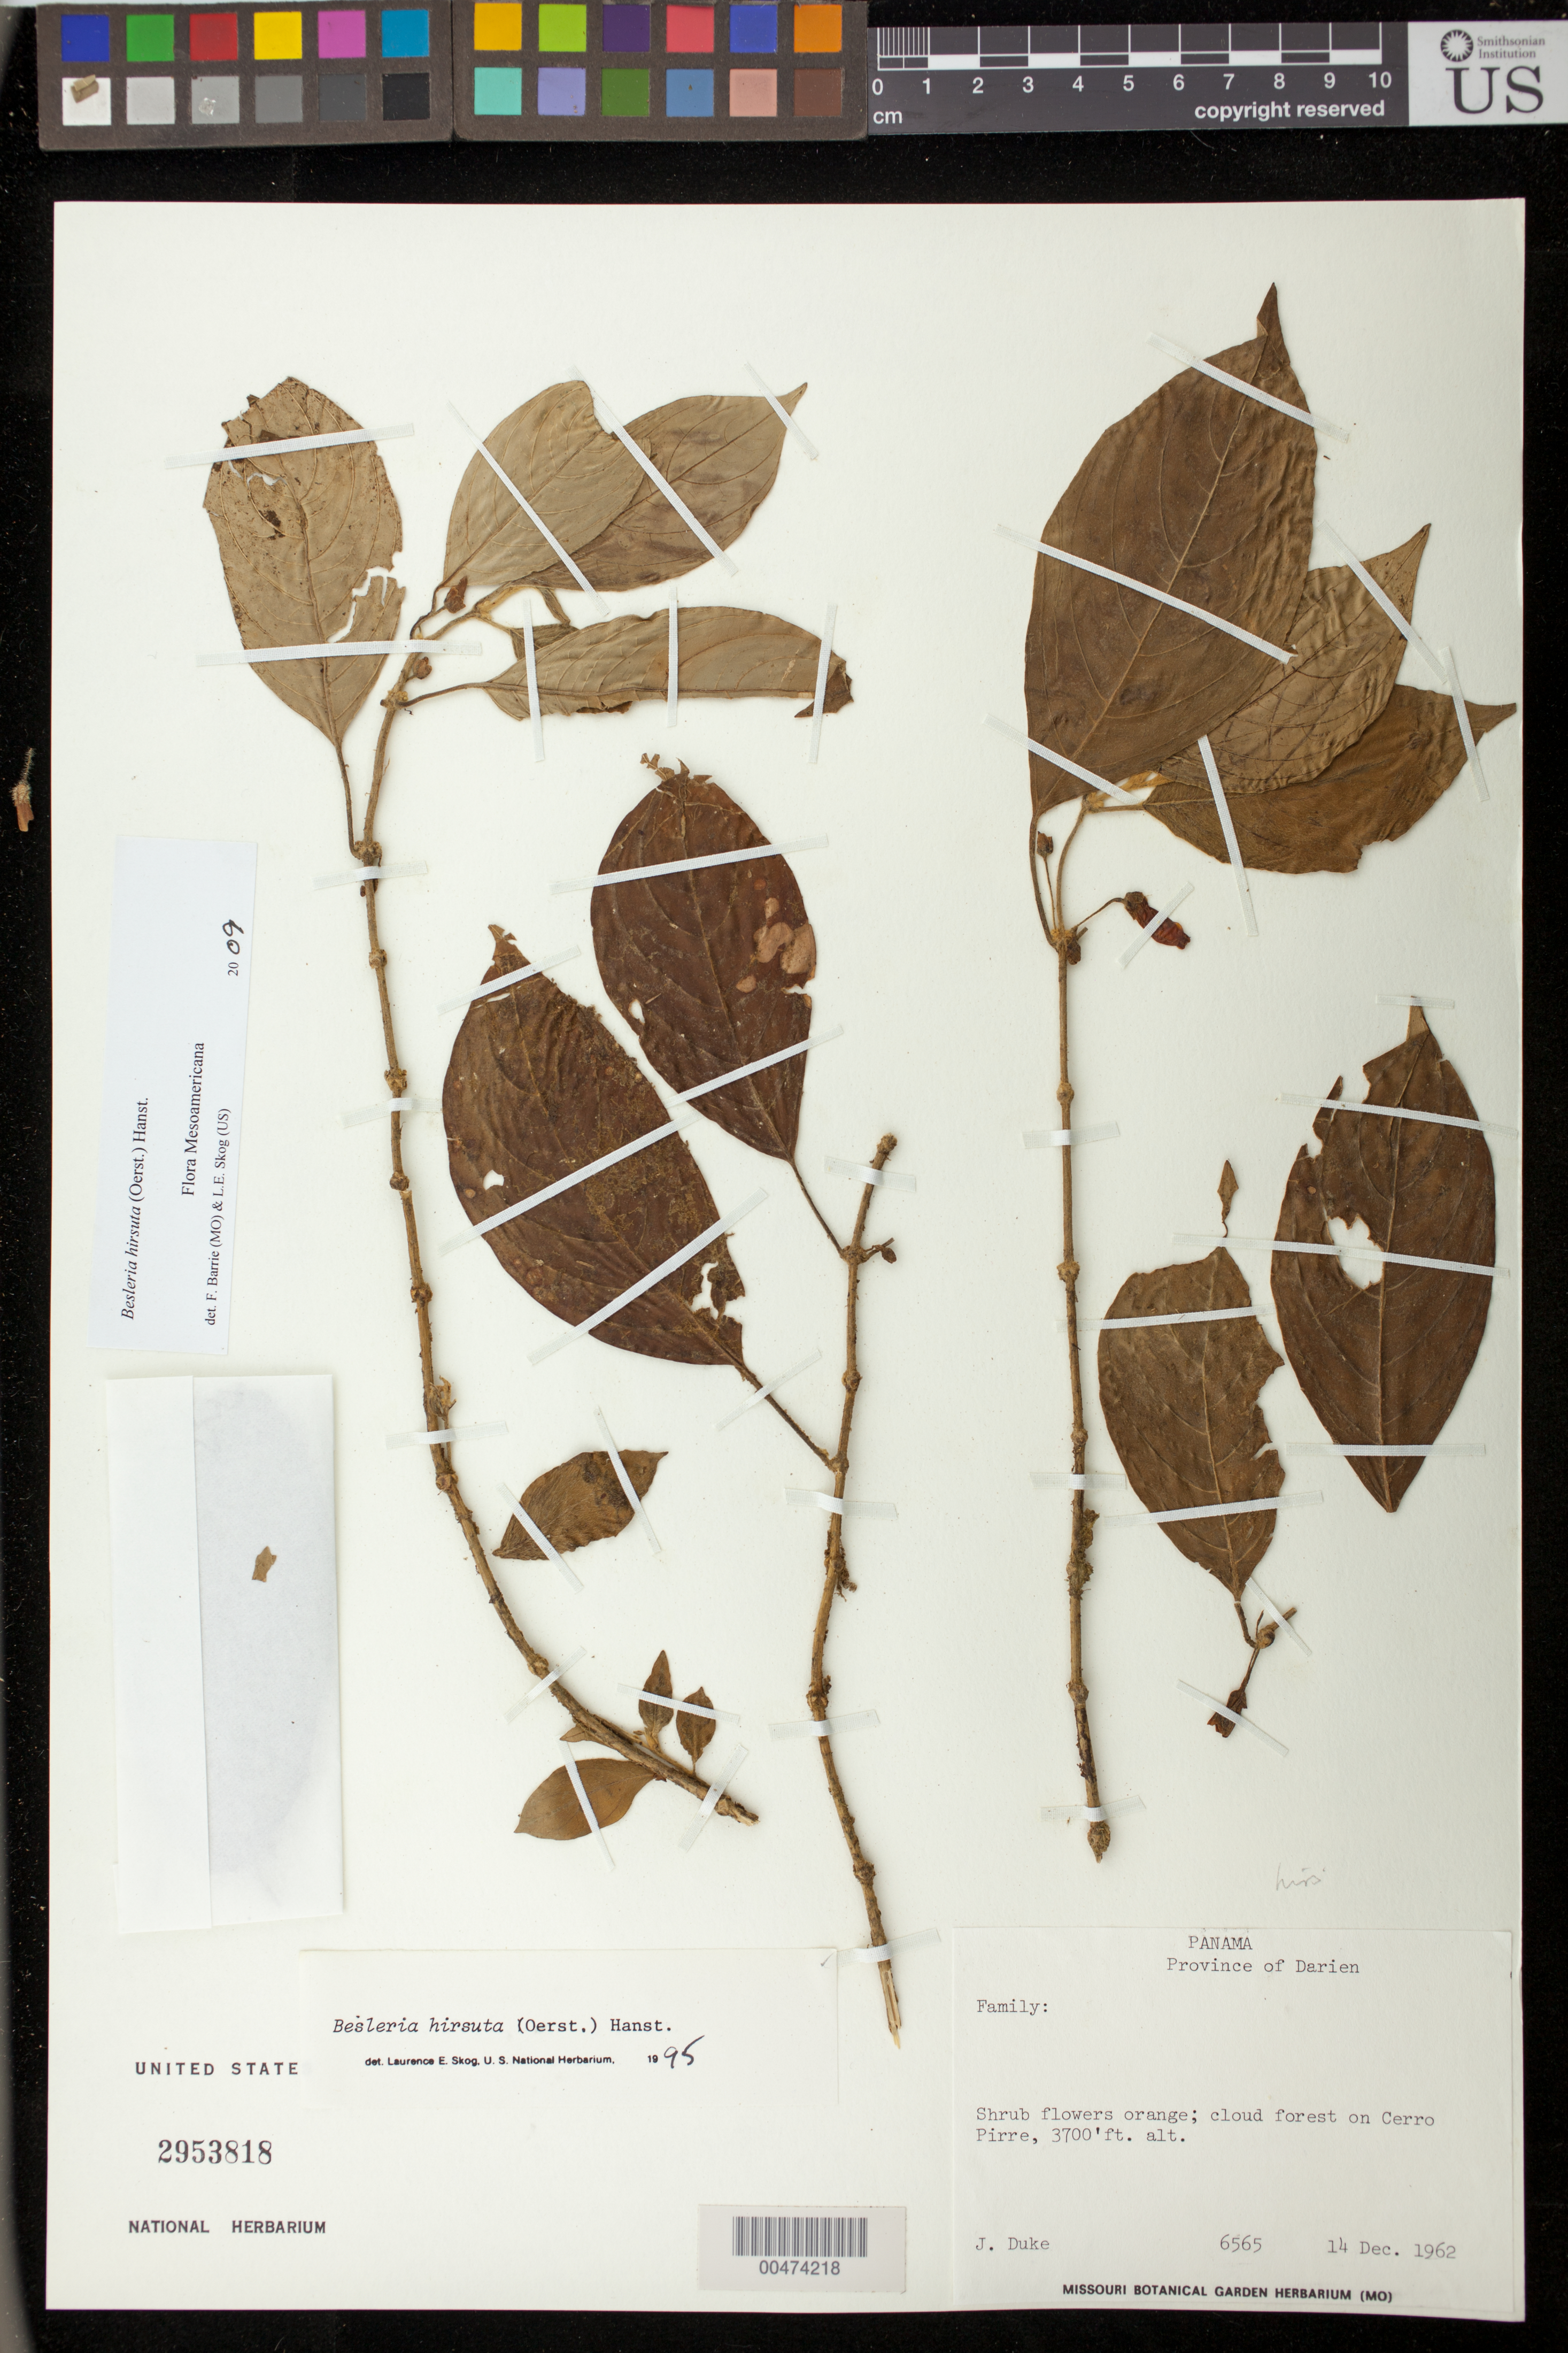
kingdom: Plantae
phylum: Tracheophyta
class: Magnoliopsida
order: Lamiales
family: Gesneriaceae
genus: Besleria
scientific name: Besleria solanoides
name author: Kunth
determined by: Barrie, F. R.; Skog, Laurence E.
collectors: J. A. Duke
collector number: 6565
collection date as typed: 14 Dec 1962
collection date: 1962-12-14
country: Panama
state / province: Darién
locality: Cerro Pirre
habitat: cloud forest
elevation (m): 1128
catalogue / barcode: US 2953818